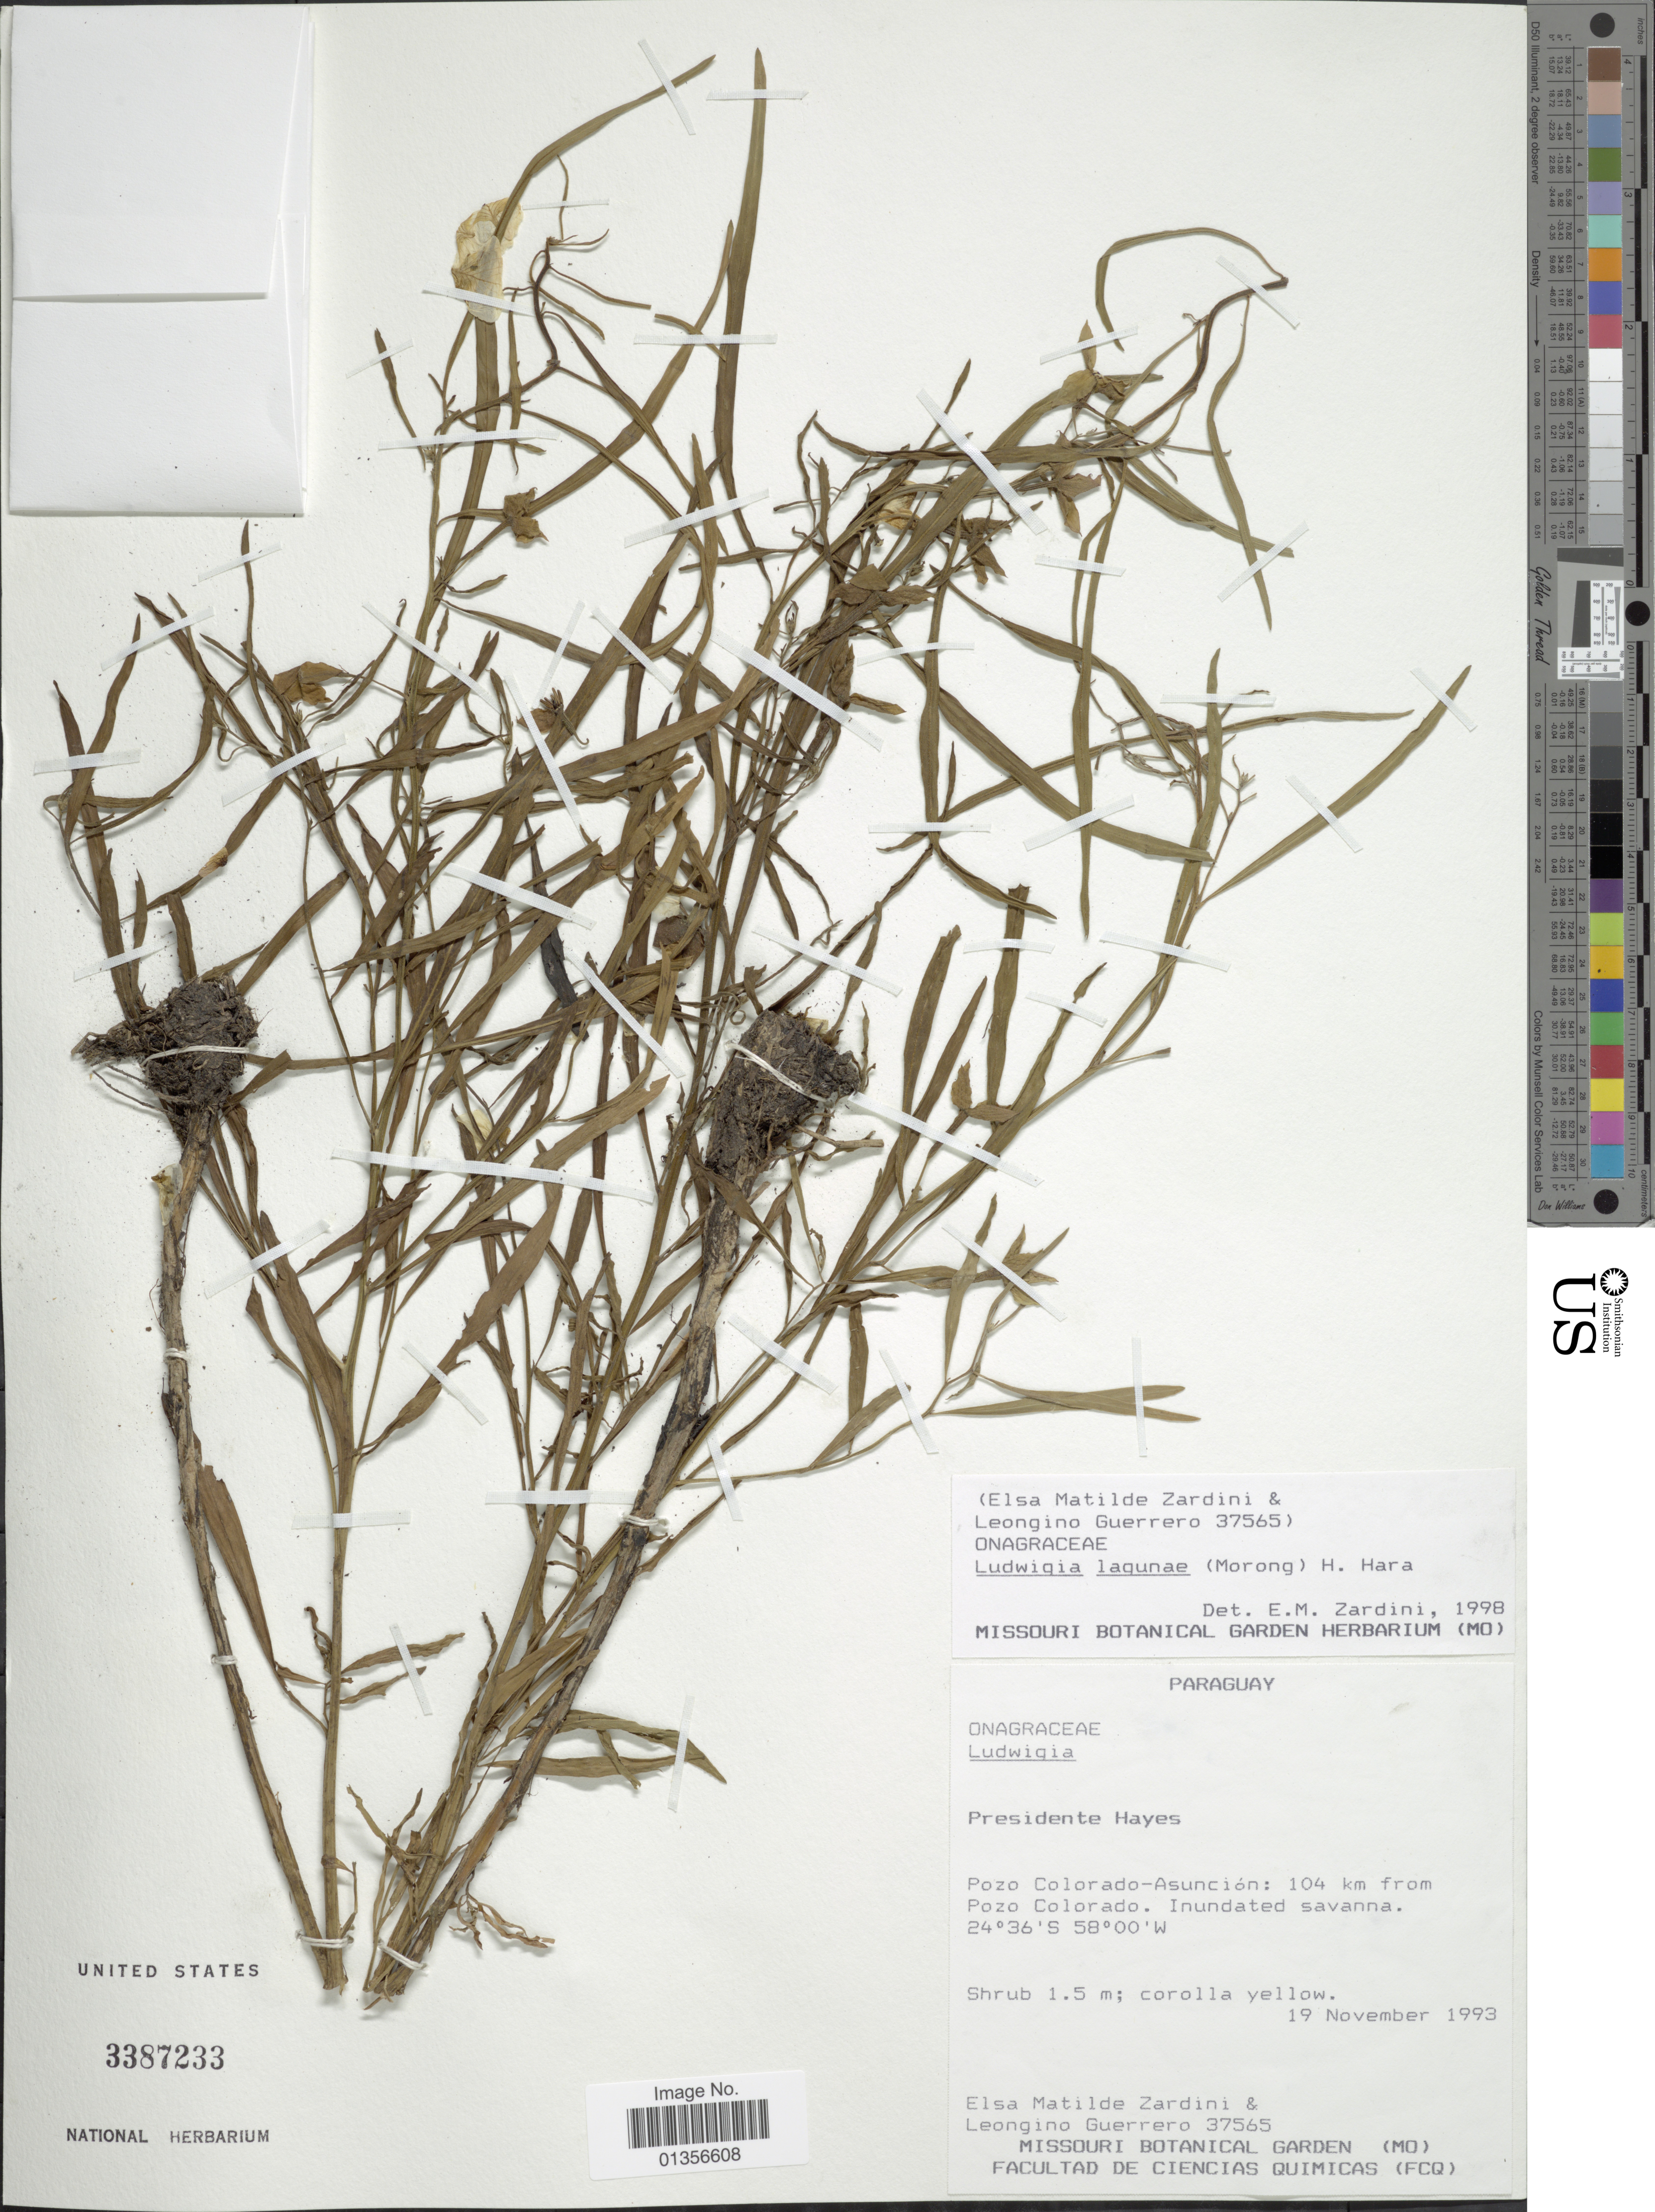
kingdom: Plantae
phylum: Tracheophyta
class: Magnoliopsida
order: Myrtales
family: Onagraceae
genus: Ludwigia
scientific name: Ludwigia lagunae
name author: (Morong) H. Hara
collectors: E. M. Zardini & L. Guerrero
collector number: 37565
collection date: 1993-11-19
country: Paraguay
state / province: Presidente Hayes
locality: Pozo Colorado - Asunción: 104 km from Pozo Colorado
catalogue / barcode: US 3387233